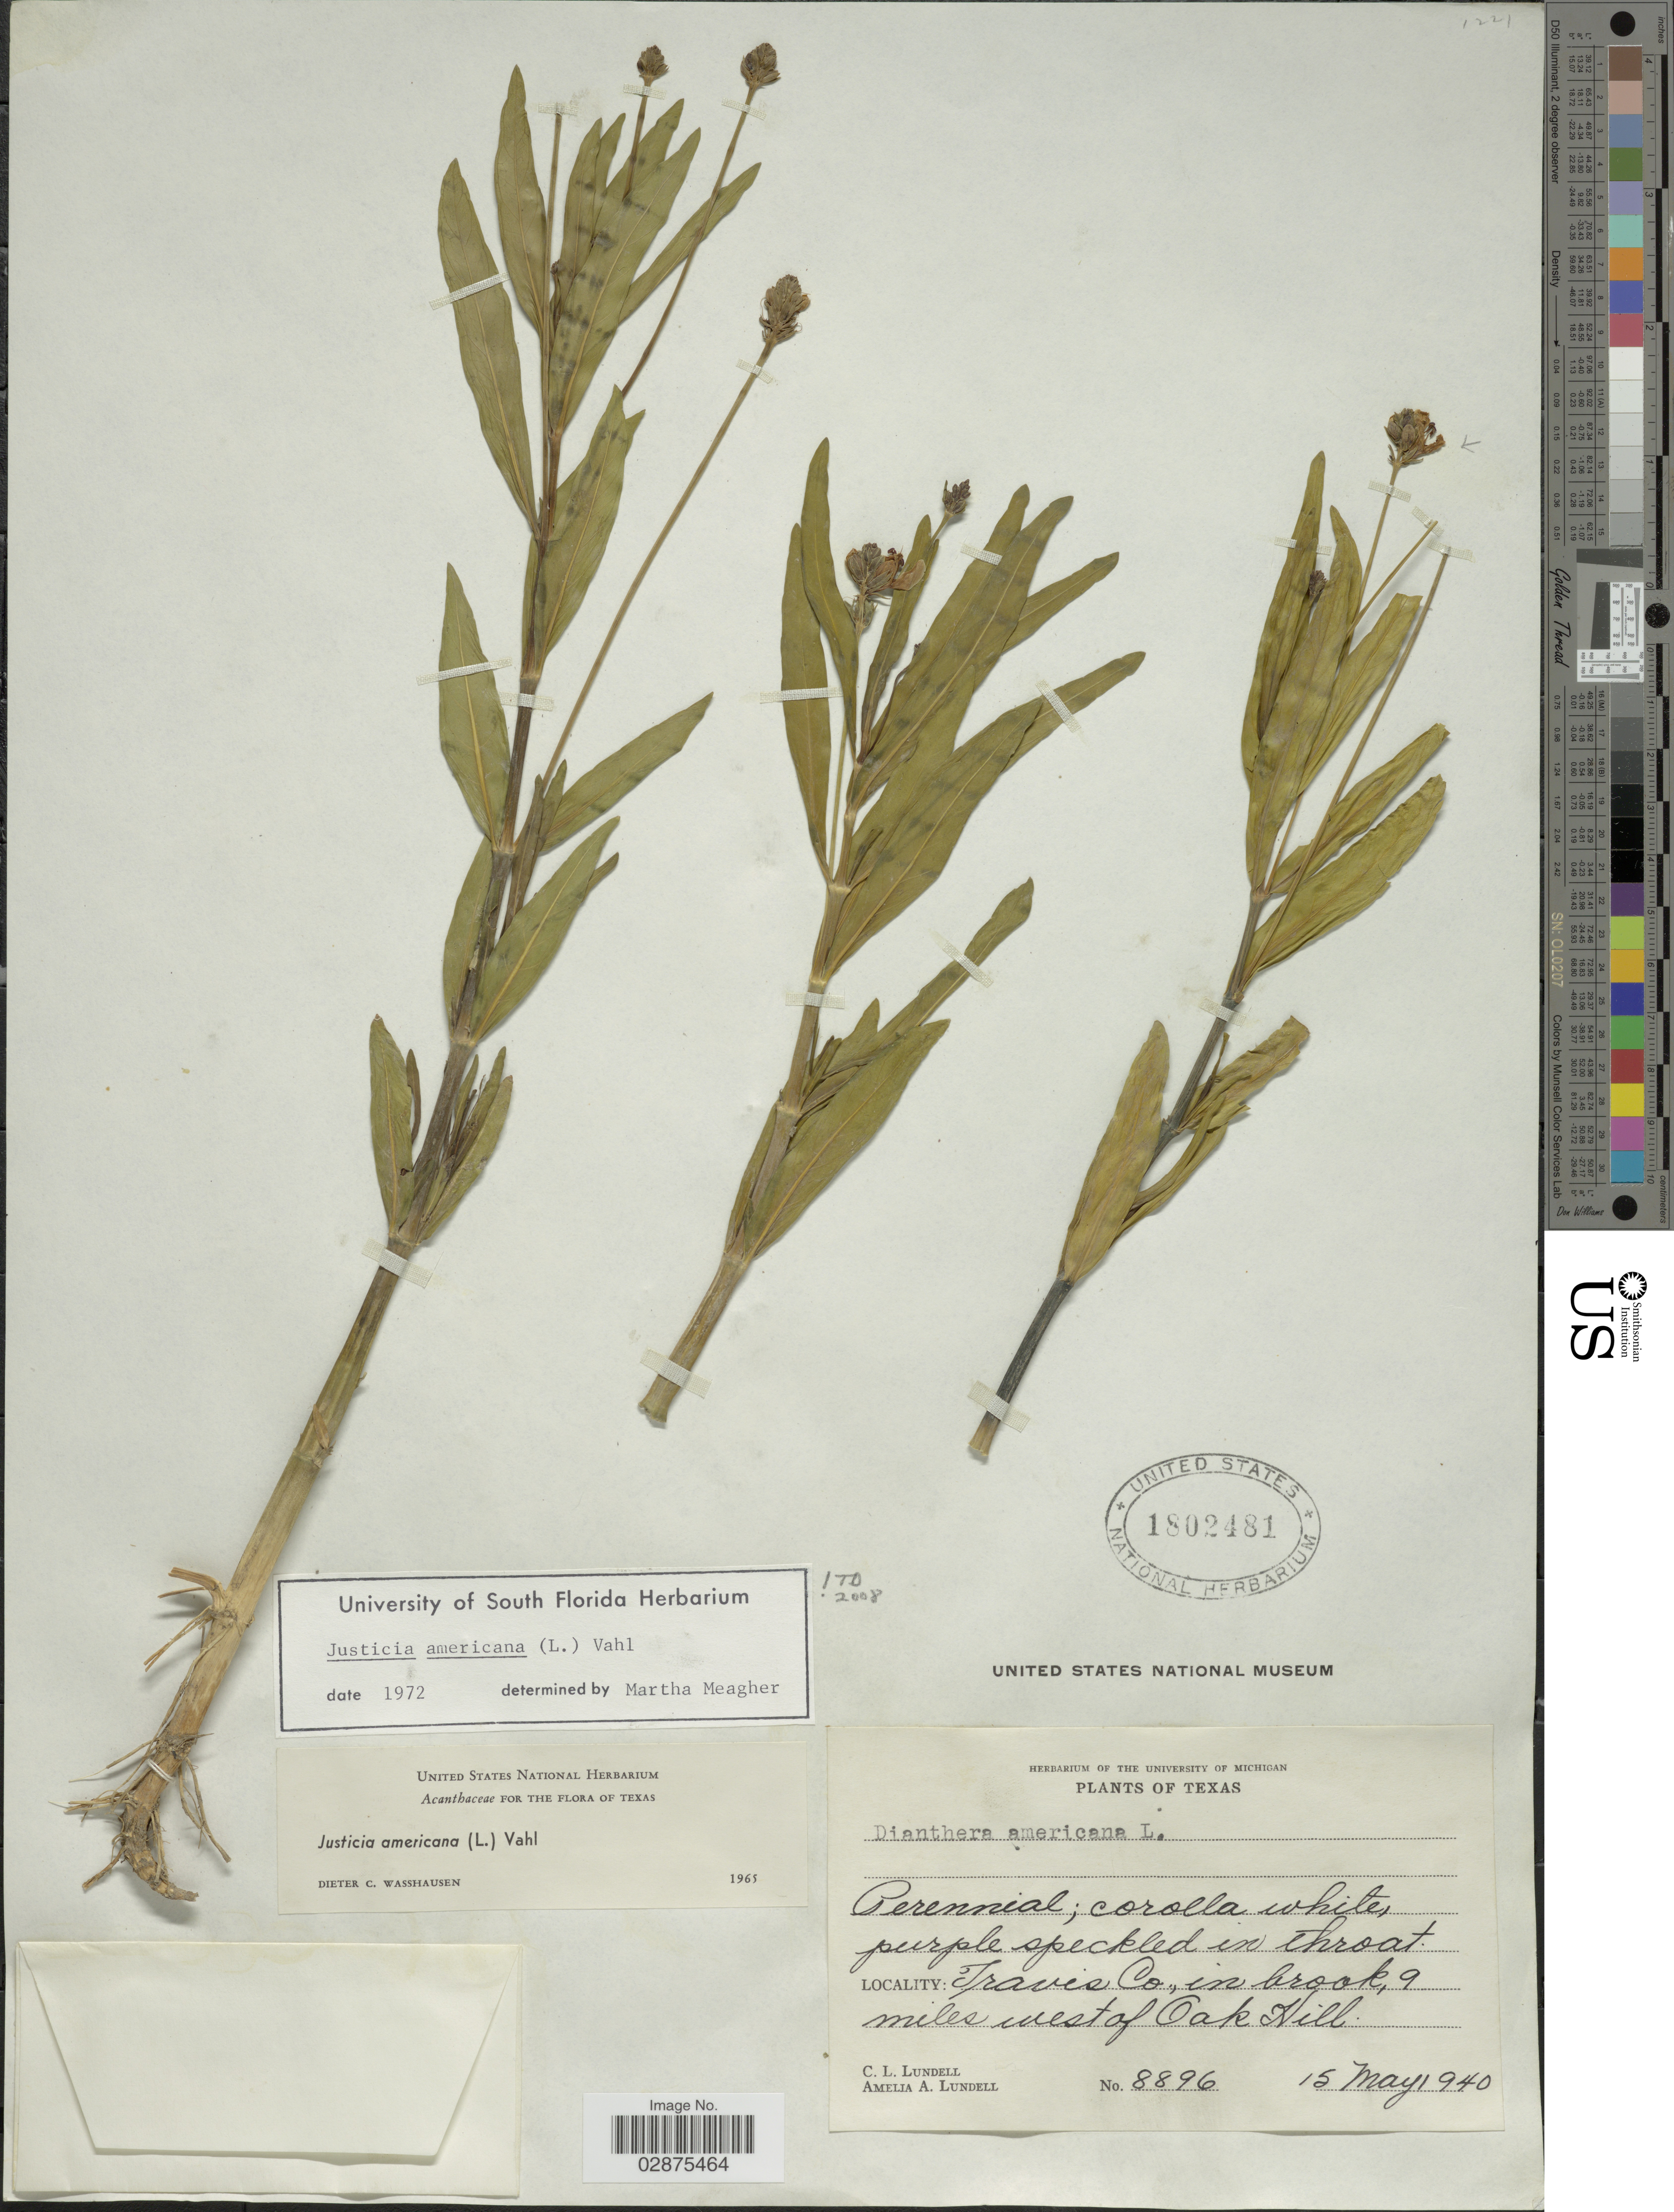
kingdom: Plantae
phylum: Tracheophyta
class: Magnoliopsida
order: Lamiales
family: Acanthaceae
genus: Justicia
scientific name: Justicia americana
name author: (L.) Vahl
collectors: C. L. Lundell & A. A. Lundell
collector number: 8896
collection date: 1940-05-15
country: United States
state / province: Texas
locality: Travis Co., in brook, 9 miles west of Oak Hill.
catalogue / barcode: US 1802481